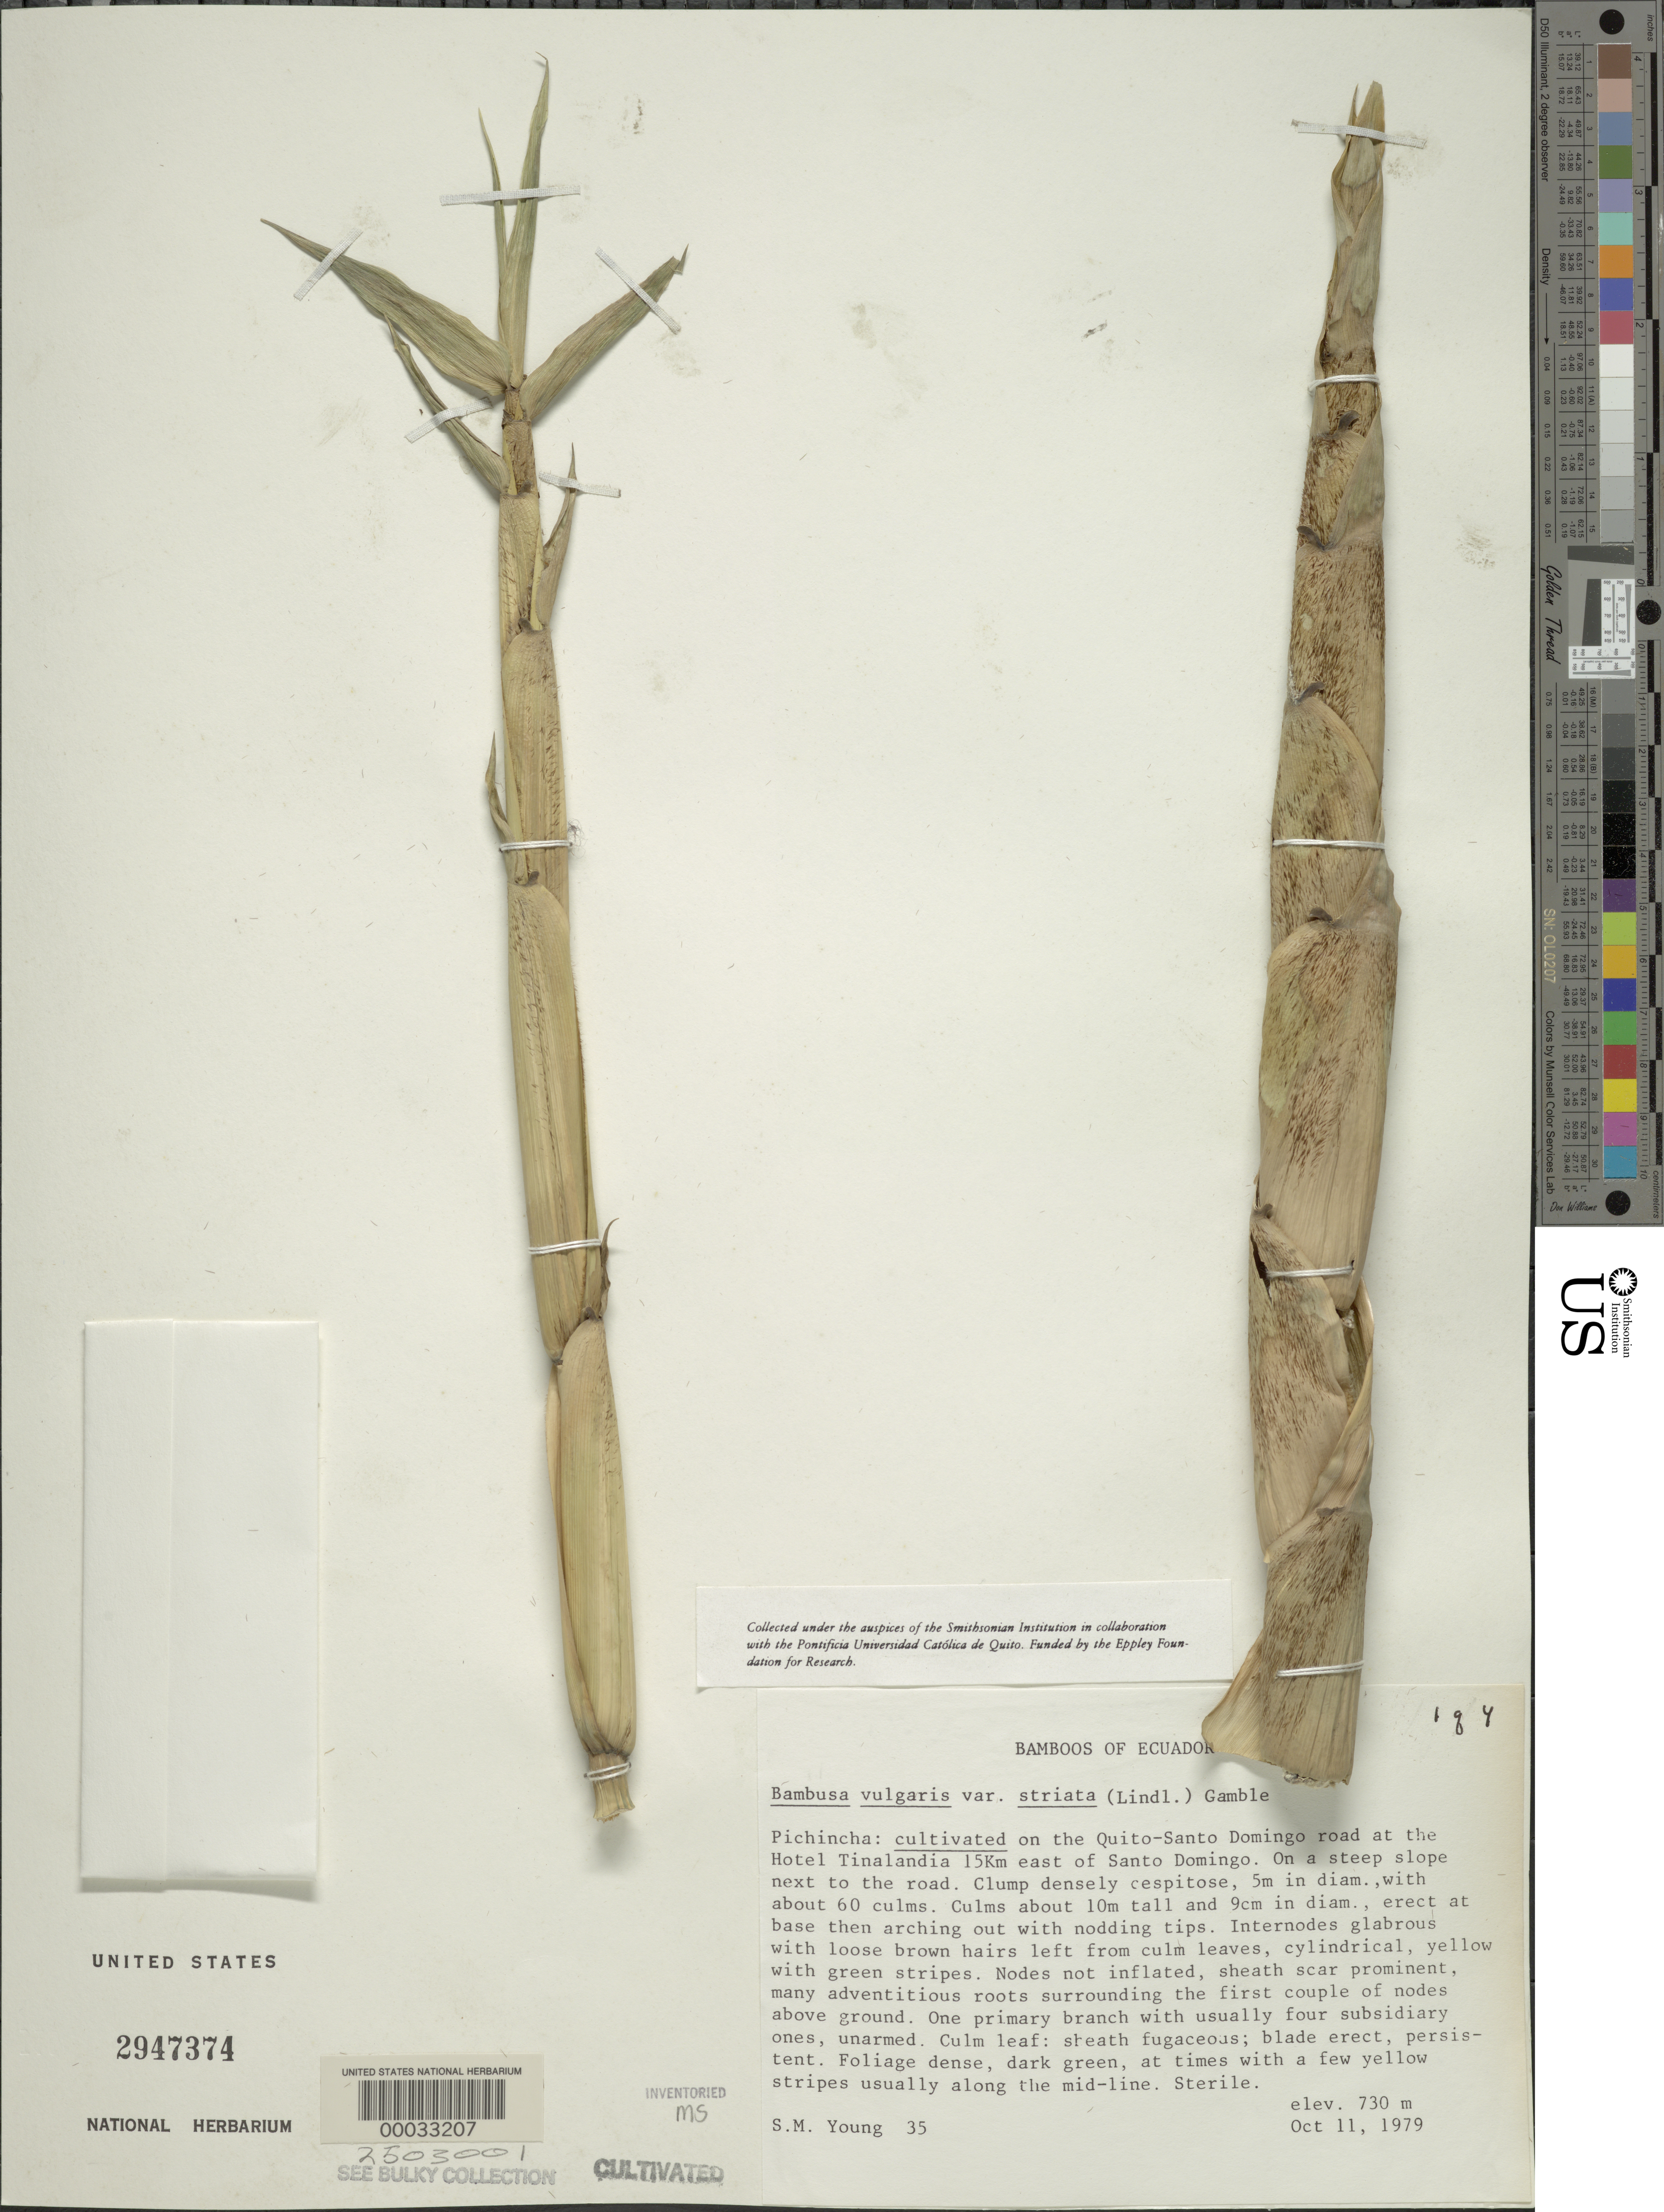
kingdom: Plantae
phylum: Tracheophyta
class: Liliopsida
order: Poales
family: Poaceae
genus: Bambusa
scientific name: Bambusa vulgaris var. striata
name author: (Lodd. ex Lindl.) Gamble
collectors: S. Young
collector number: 35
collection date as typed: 11 Oct 1979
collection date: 1979-10-11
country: Ecuador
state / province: Pichincha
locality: Quito, Santo Domingo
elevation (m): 730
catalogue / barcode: US 2947374